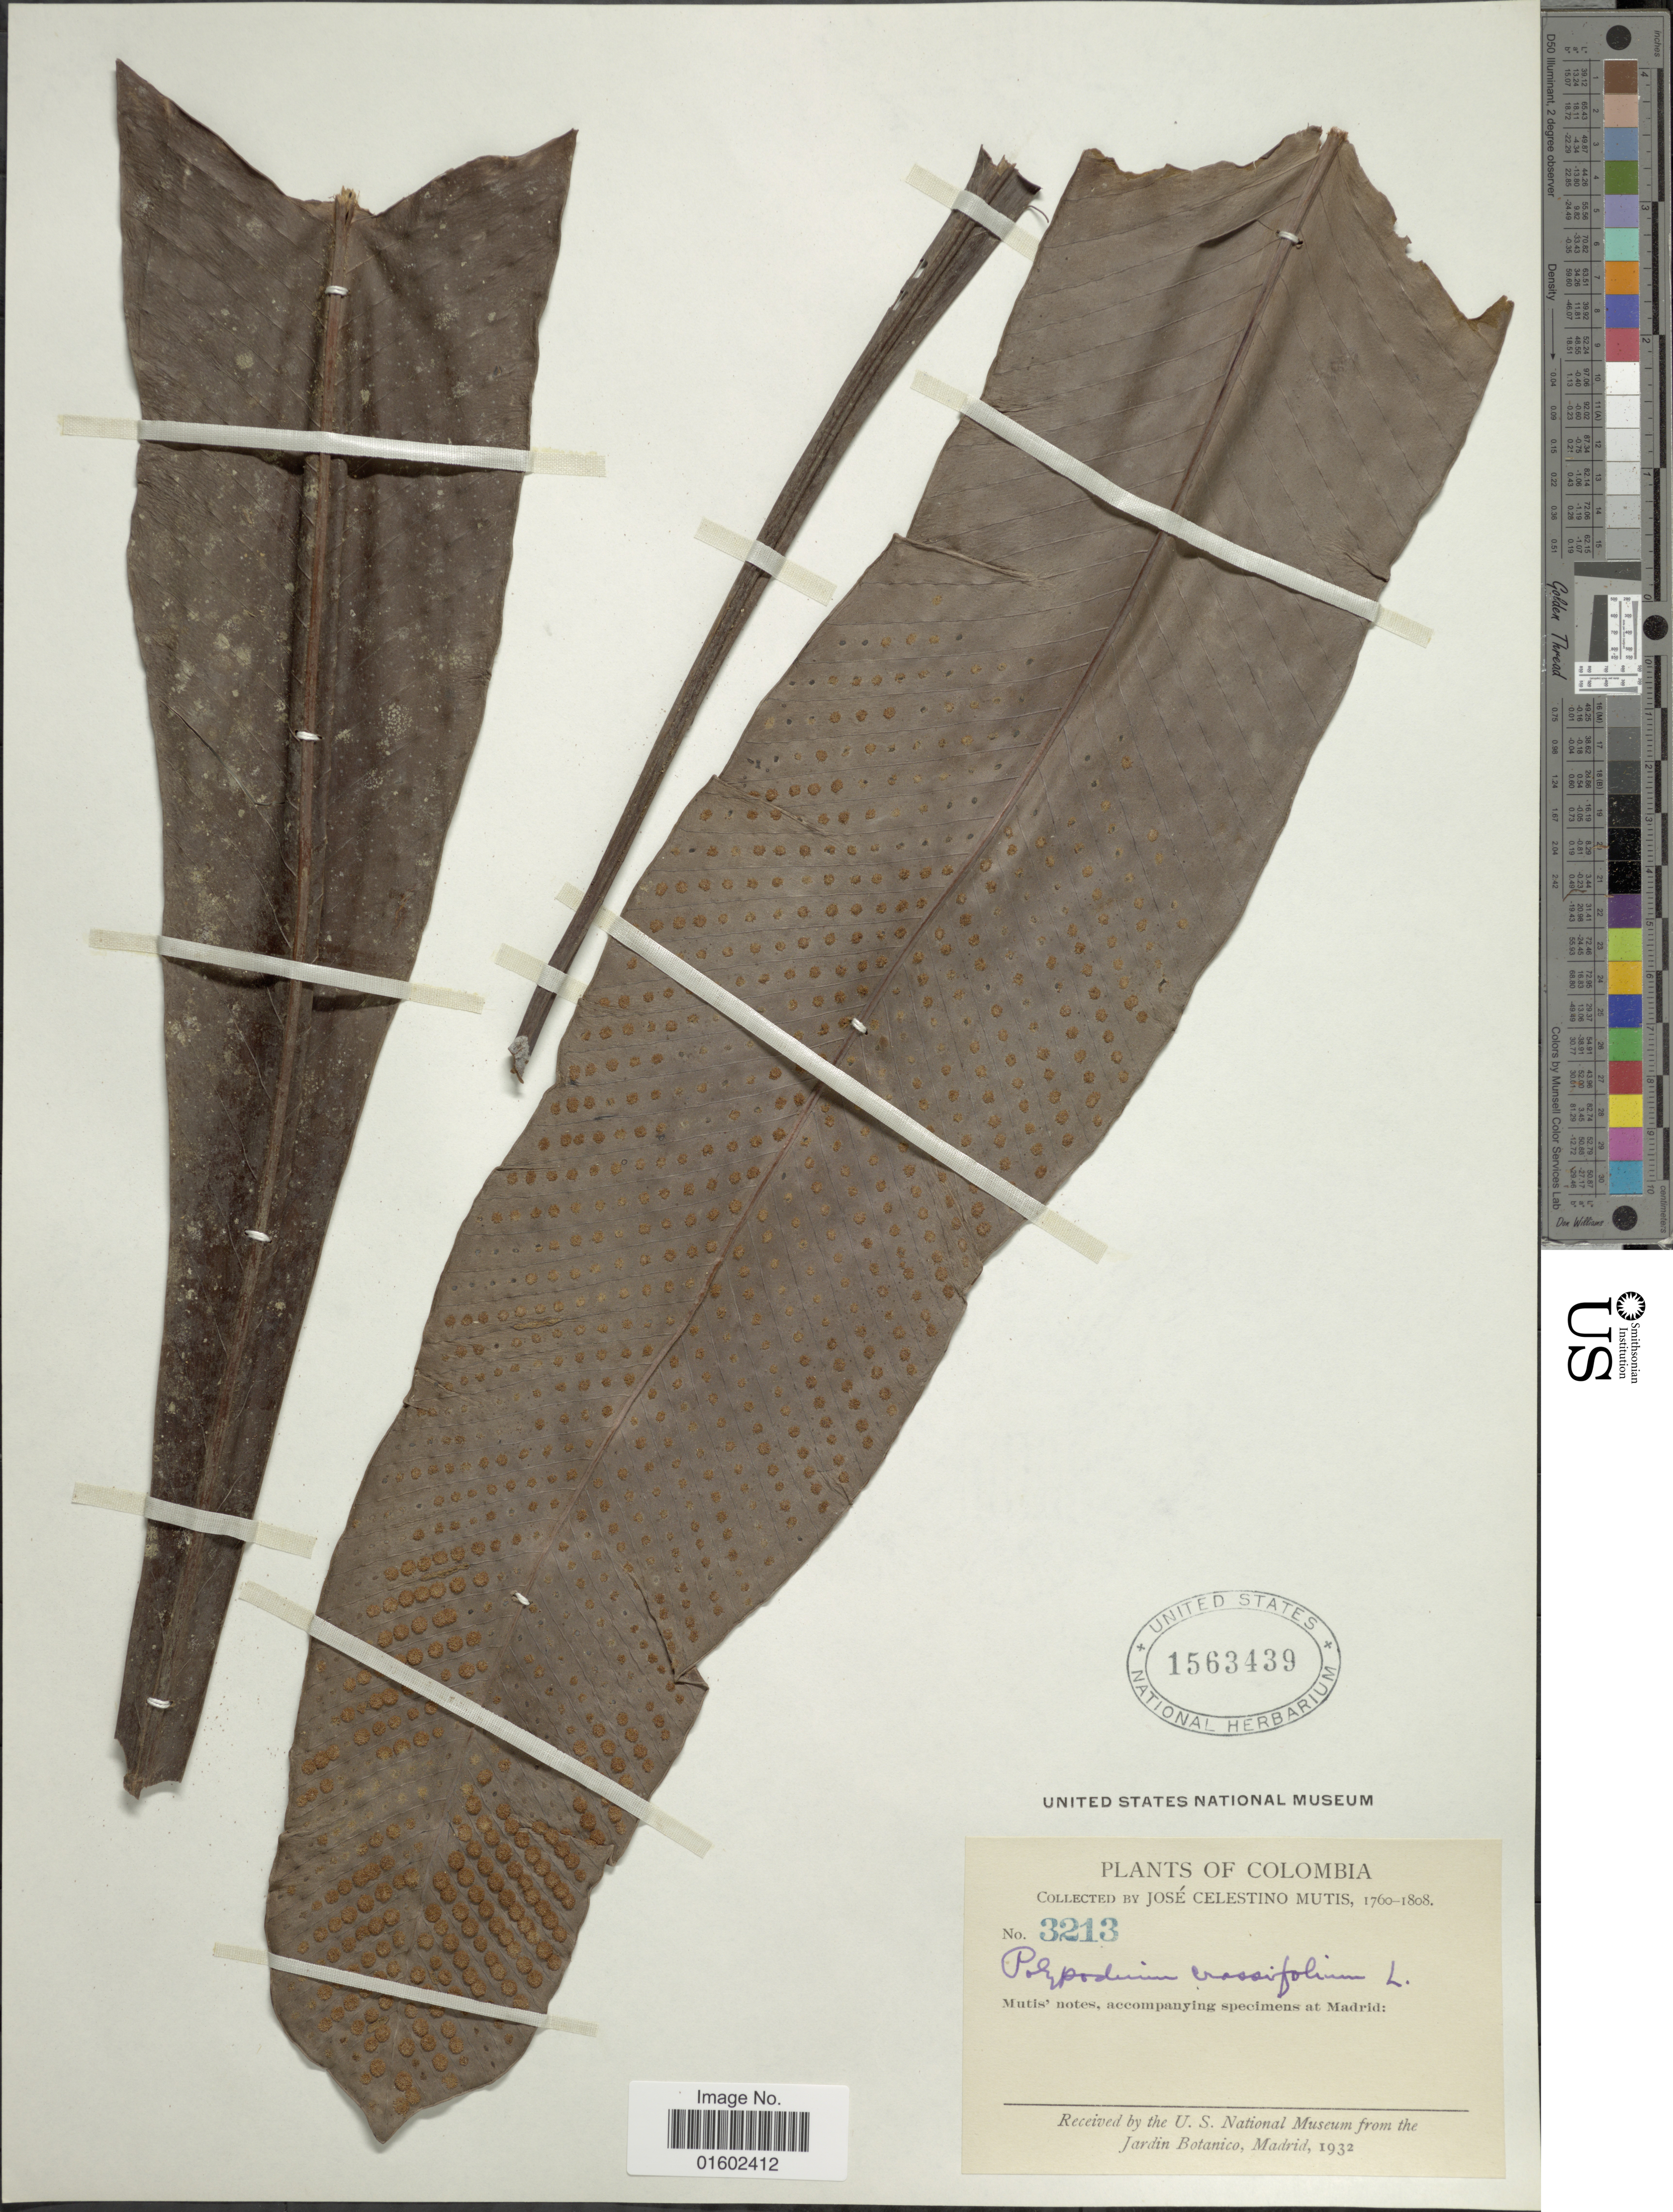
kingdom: Plantae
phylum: Tracheophyta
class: Polypodiopsida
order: Polypodiales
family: Polypodiaceae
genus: Niphidium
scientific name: Niphidium crassifolium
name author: (L.) Lellinger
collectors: J. C. B. Mutis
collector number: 3212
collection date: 1760/1808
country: Colombia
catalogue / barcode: US 1563439